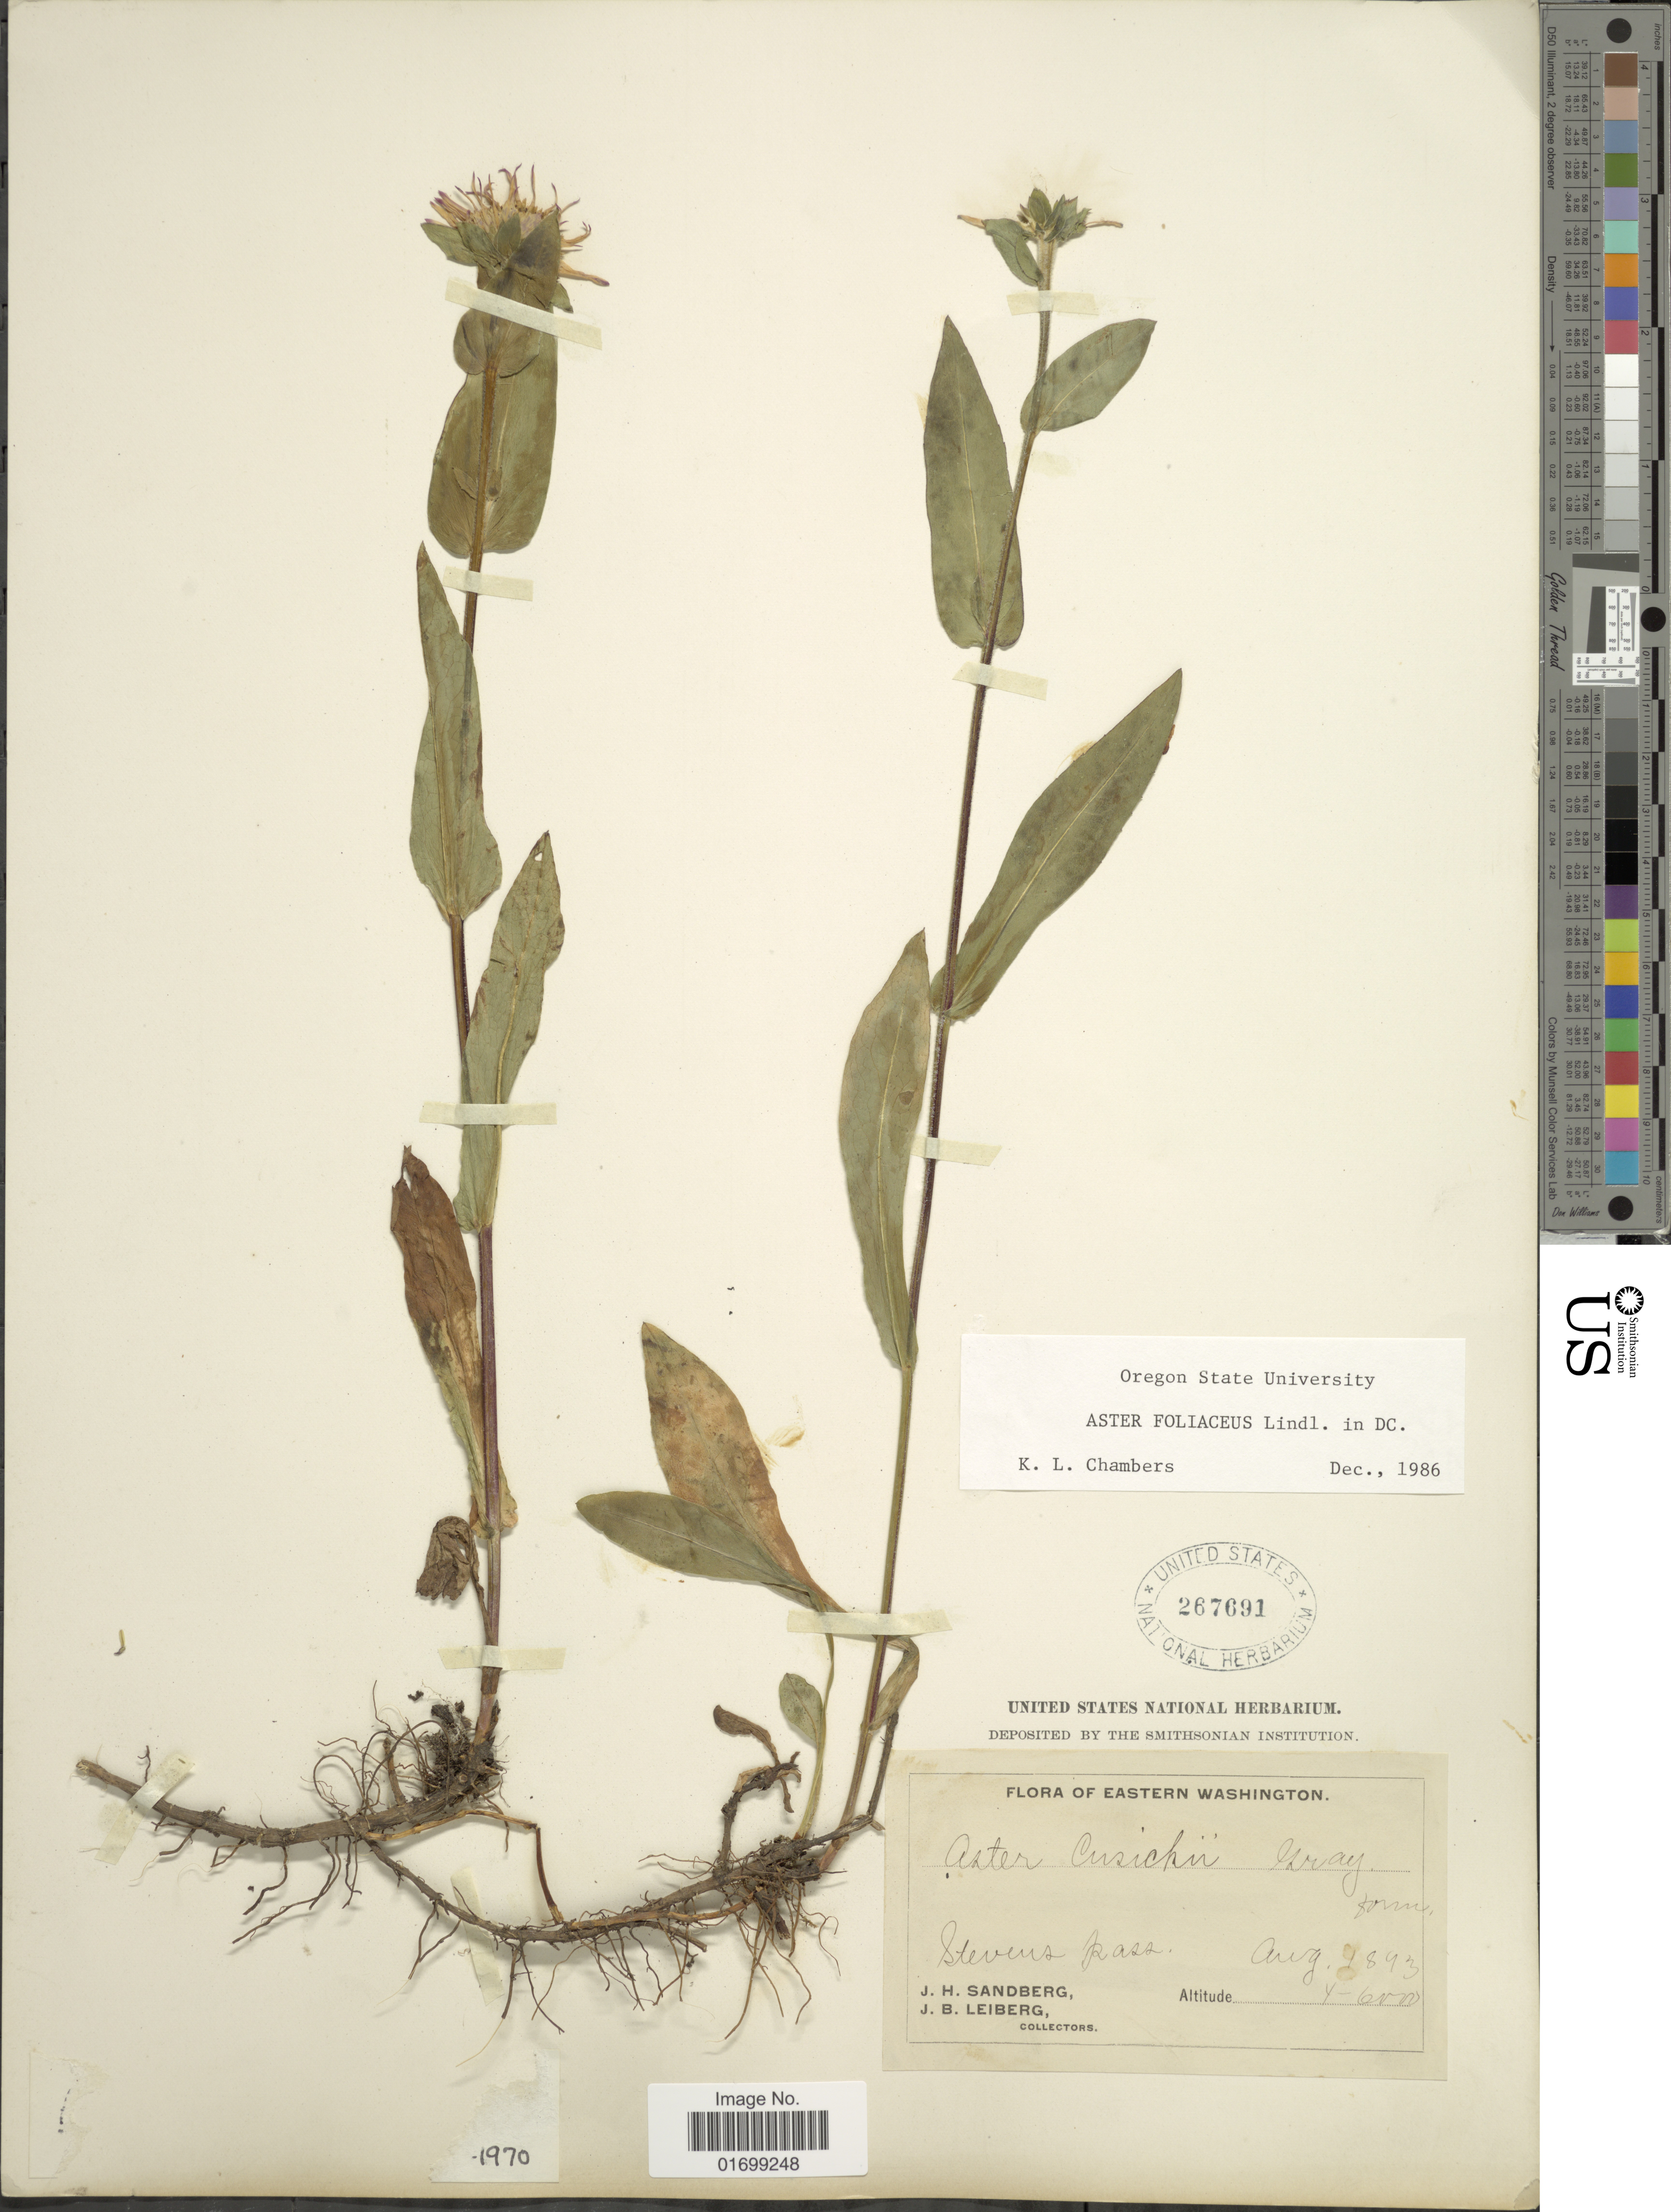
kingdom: Plantae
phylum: Tracheophyta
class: Magnoliopsida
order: Asterales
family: Asteraceae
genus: Symphyotrichum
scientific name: Symphyotrichum foliaceum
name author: (Lindl. ex DC.) G.L. Nesom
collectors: J. H. Sandberg & J. B. Leiberg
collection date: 1893-08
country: United States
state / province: Washington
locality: Eastern Washington, Stevens pass.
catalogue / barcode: US 267691